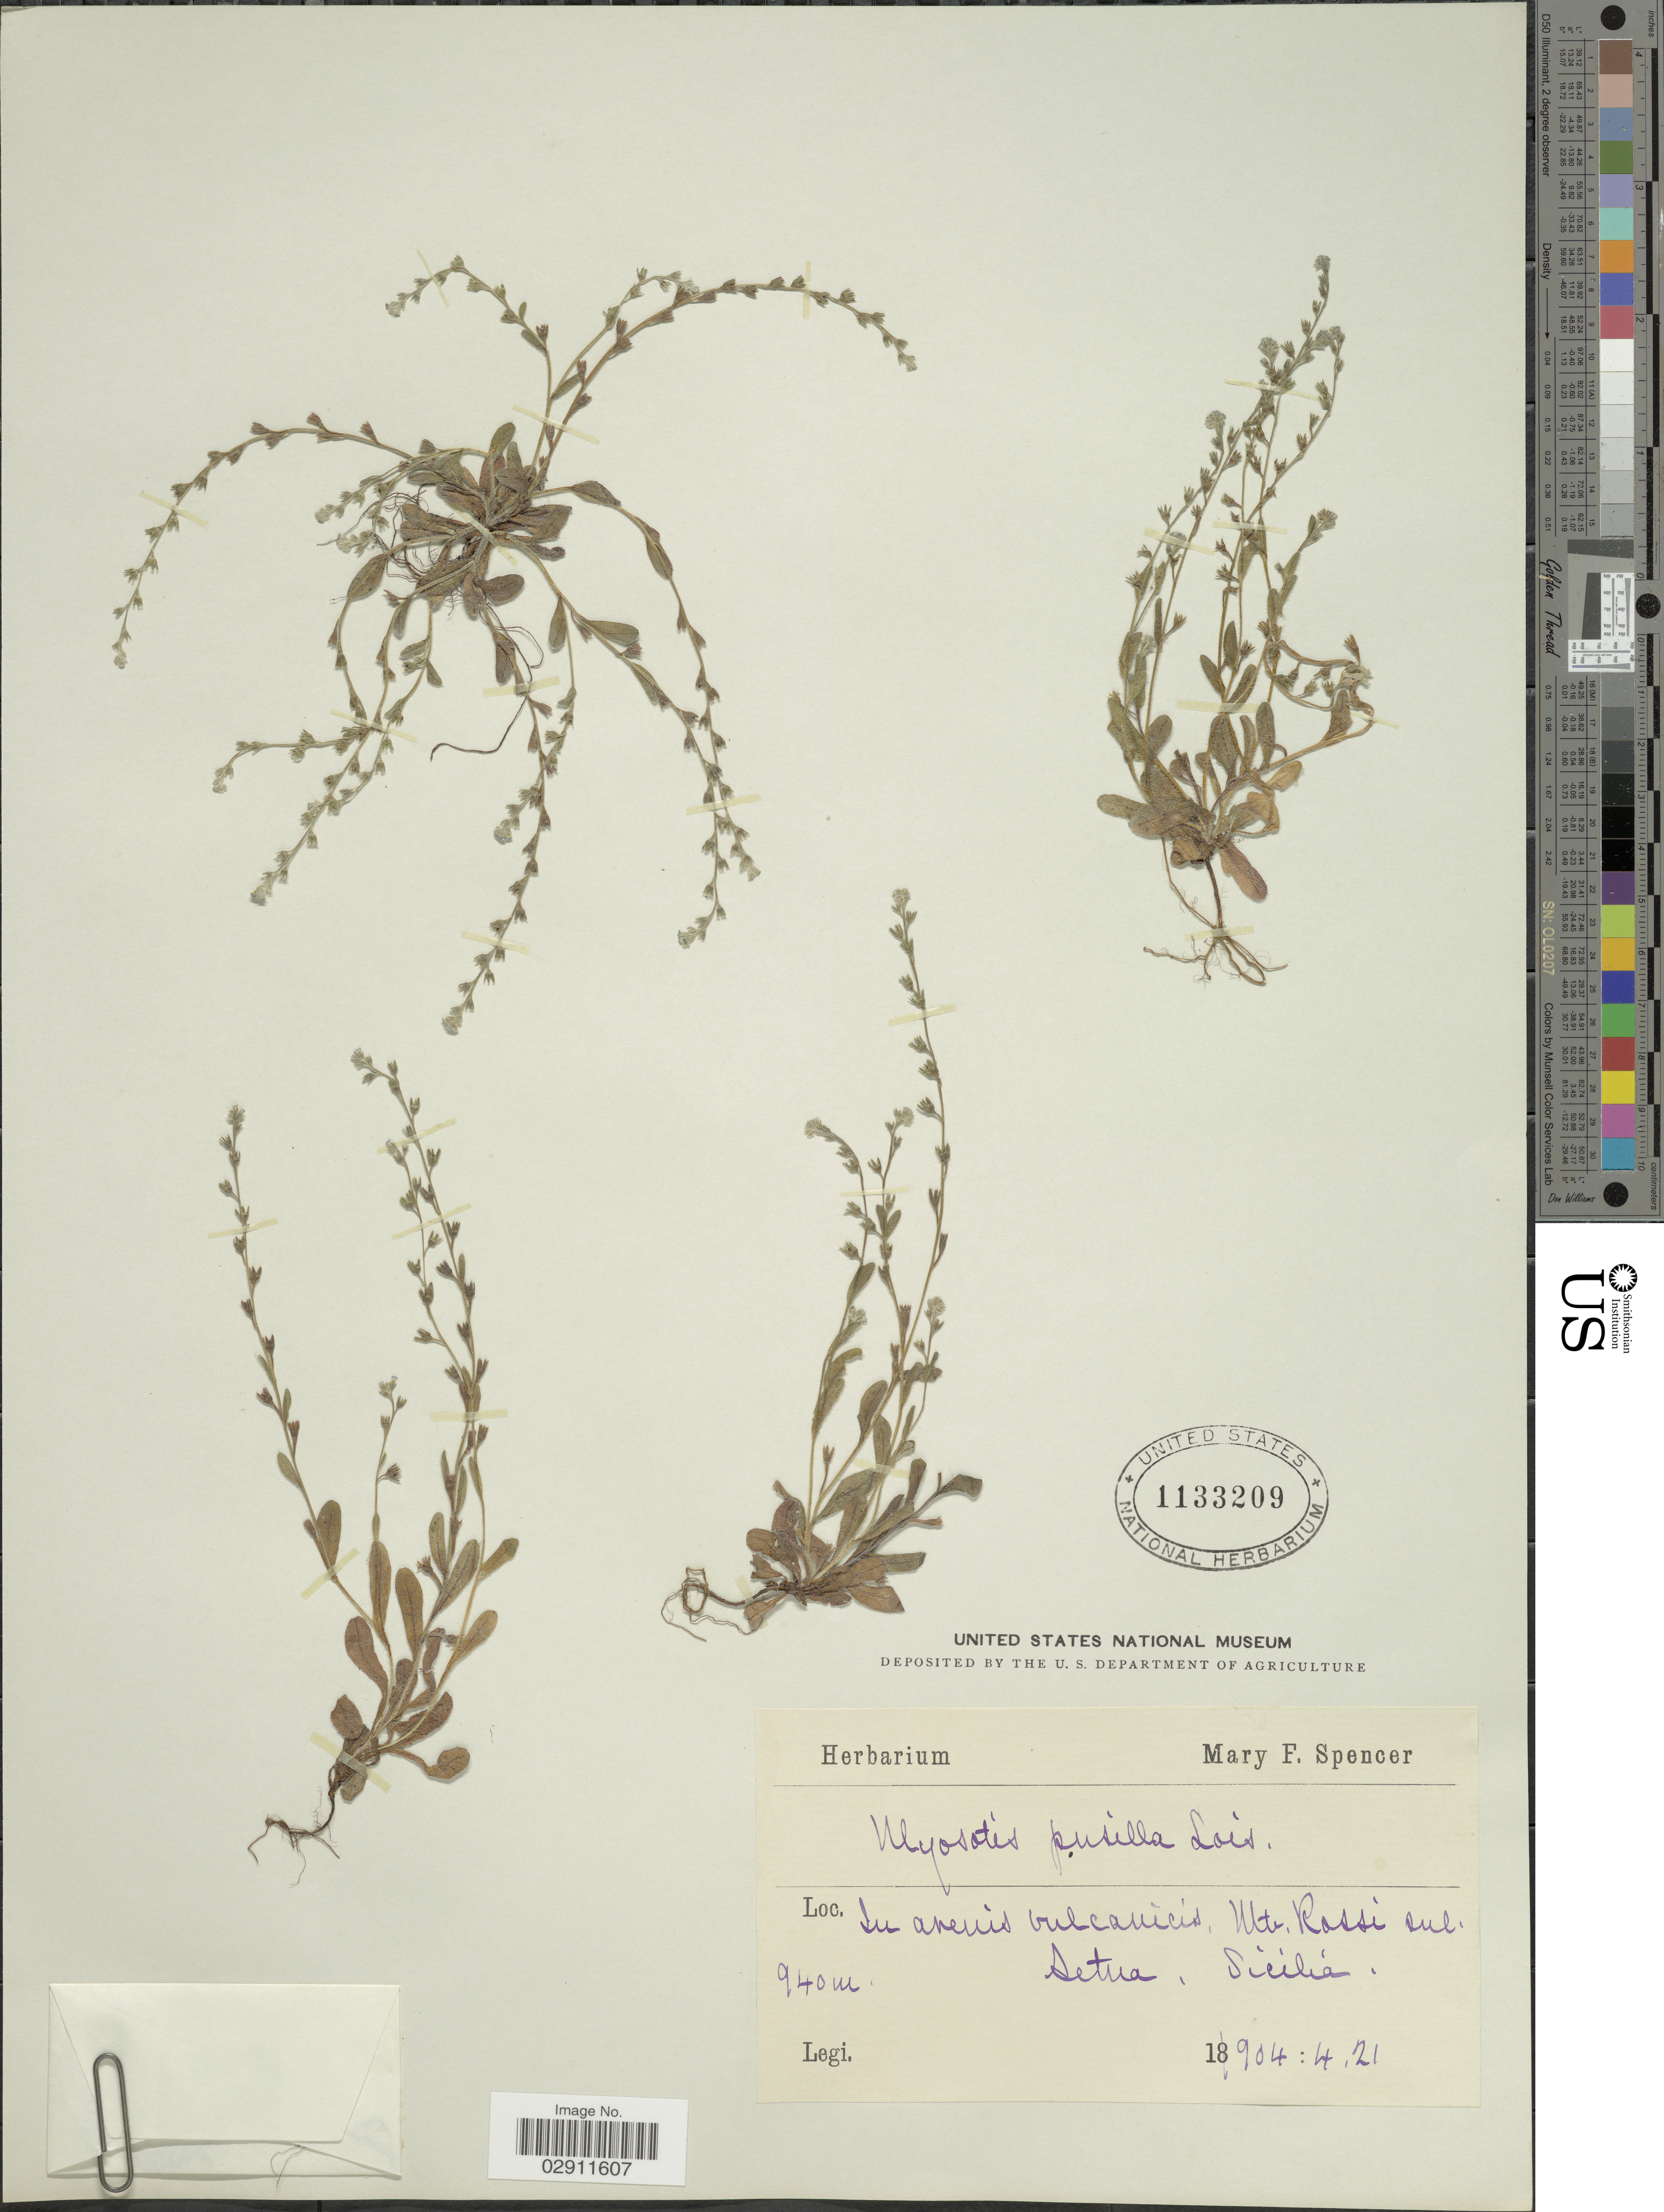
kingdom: Plantae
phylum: Tracheophyta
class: Magnoliopsida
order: Boraginales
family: Boraginaceae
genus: Myosotis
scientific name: Myosotis pusilla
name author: Loisel.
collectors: ex herb. Spencer, Mary Fiske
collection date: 1904-04-21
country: Italy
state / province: Siciliana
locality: In arenis [interpreted] vulcanicis, Mt. Rossi sul Aetna. Sicilia.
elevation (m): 940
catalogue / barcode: US 1133209